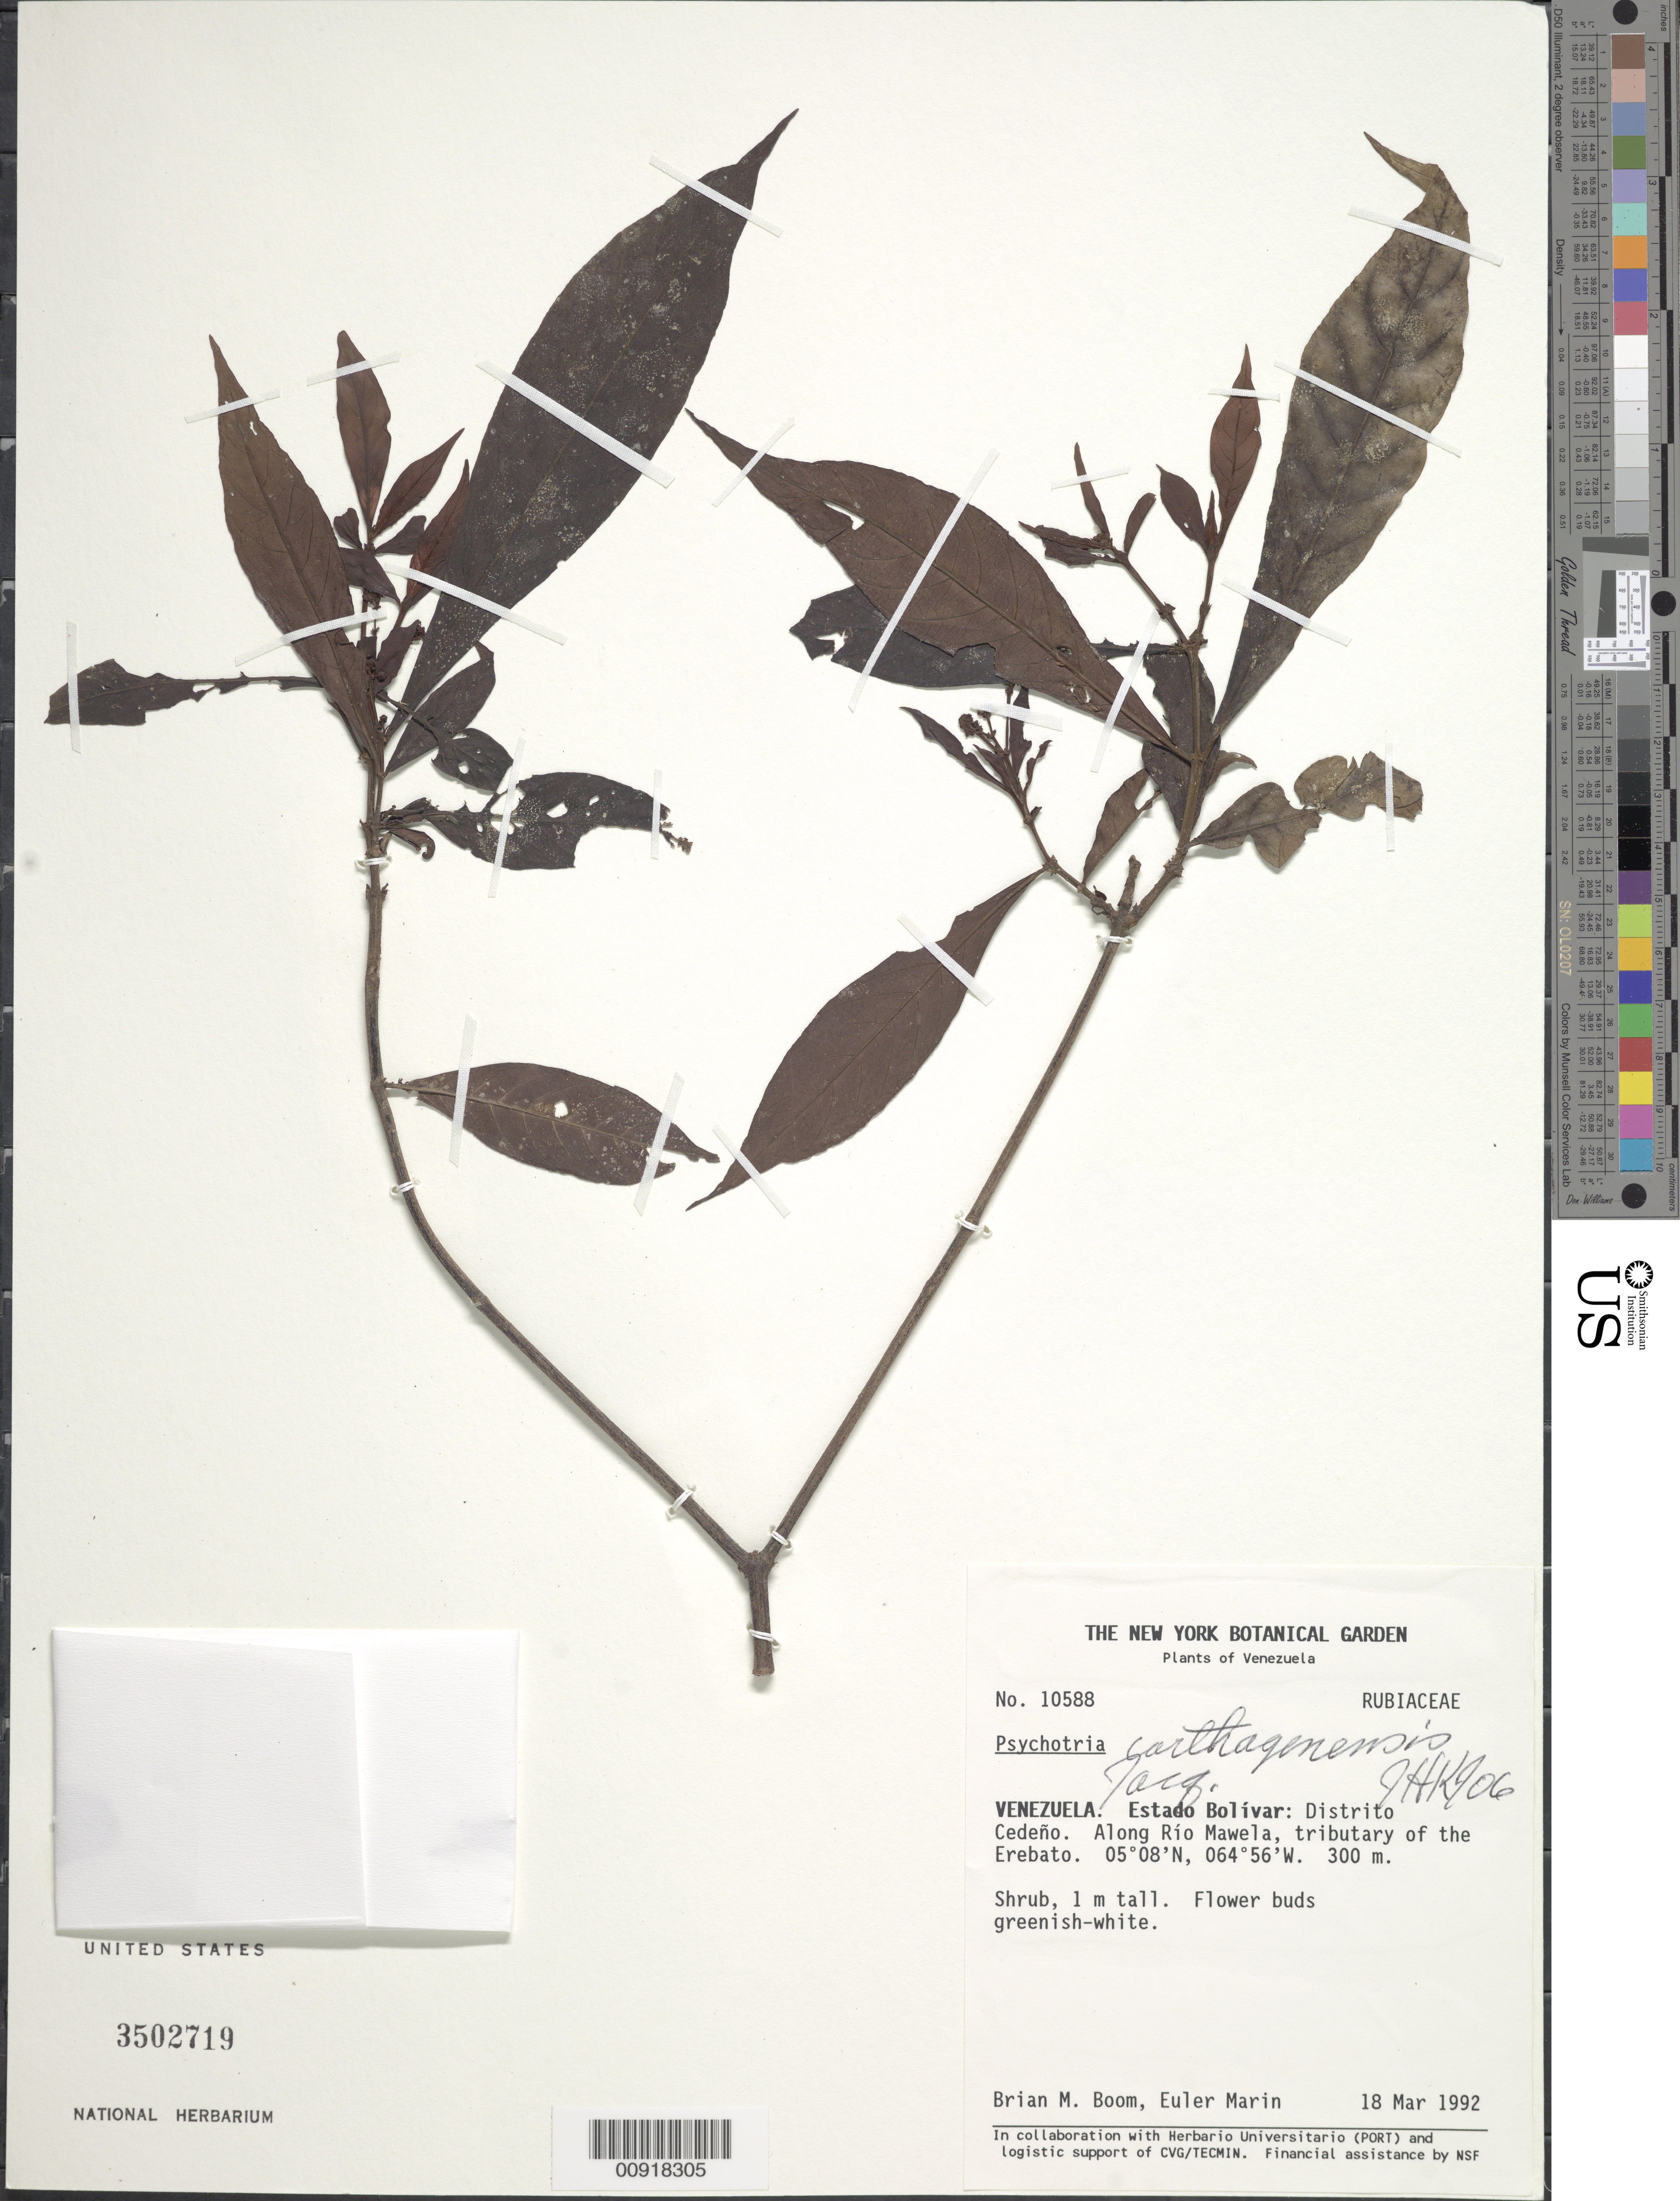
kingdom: Plantae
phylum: Tracheophyta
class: Magnoliopsida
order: Gentianales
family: Rubiaceae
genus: Psychotria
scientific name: Psychotria carthagenensis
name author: Jacq.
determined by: Kirkbride, J. H.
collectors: B. M. Boom & E. Marin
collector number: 10588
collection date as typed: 18-Mar-92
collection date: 1992-03-18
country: Venezuela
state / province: Bolívar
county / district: Cedeño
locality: Río Mawela, tributary of the Río Erebato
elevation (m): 300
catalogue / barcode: US 3502719